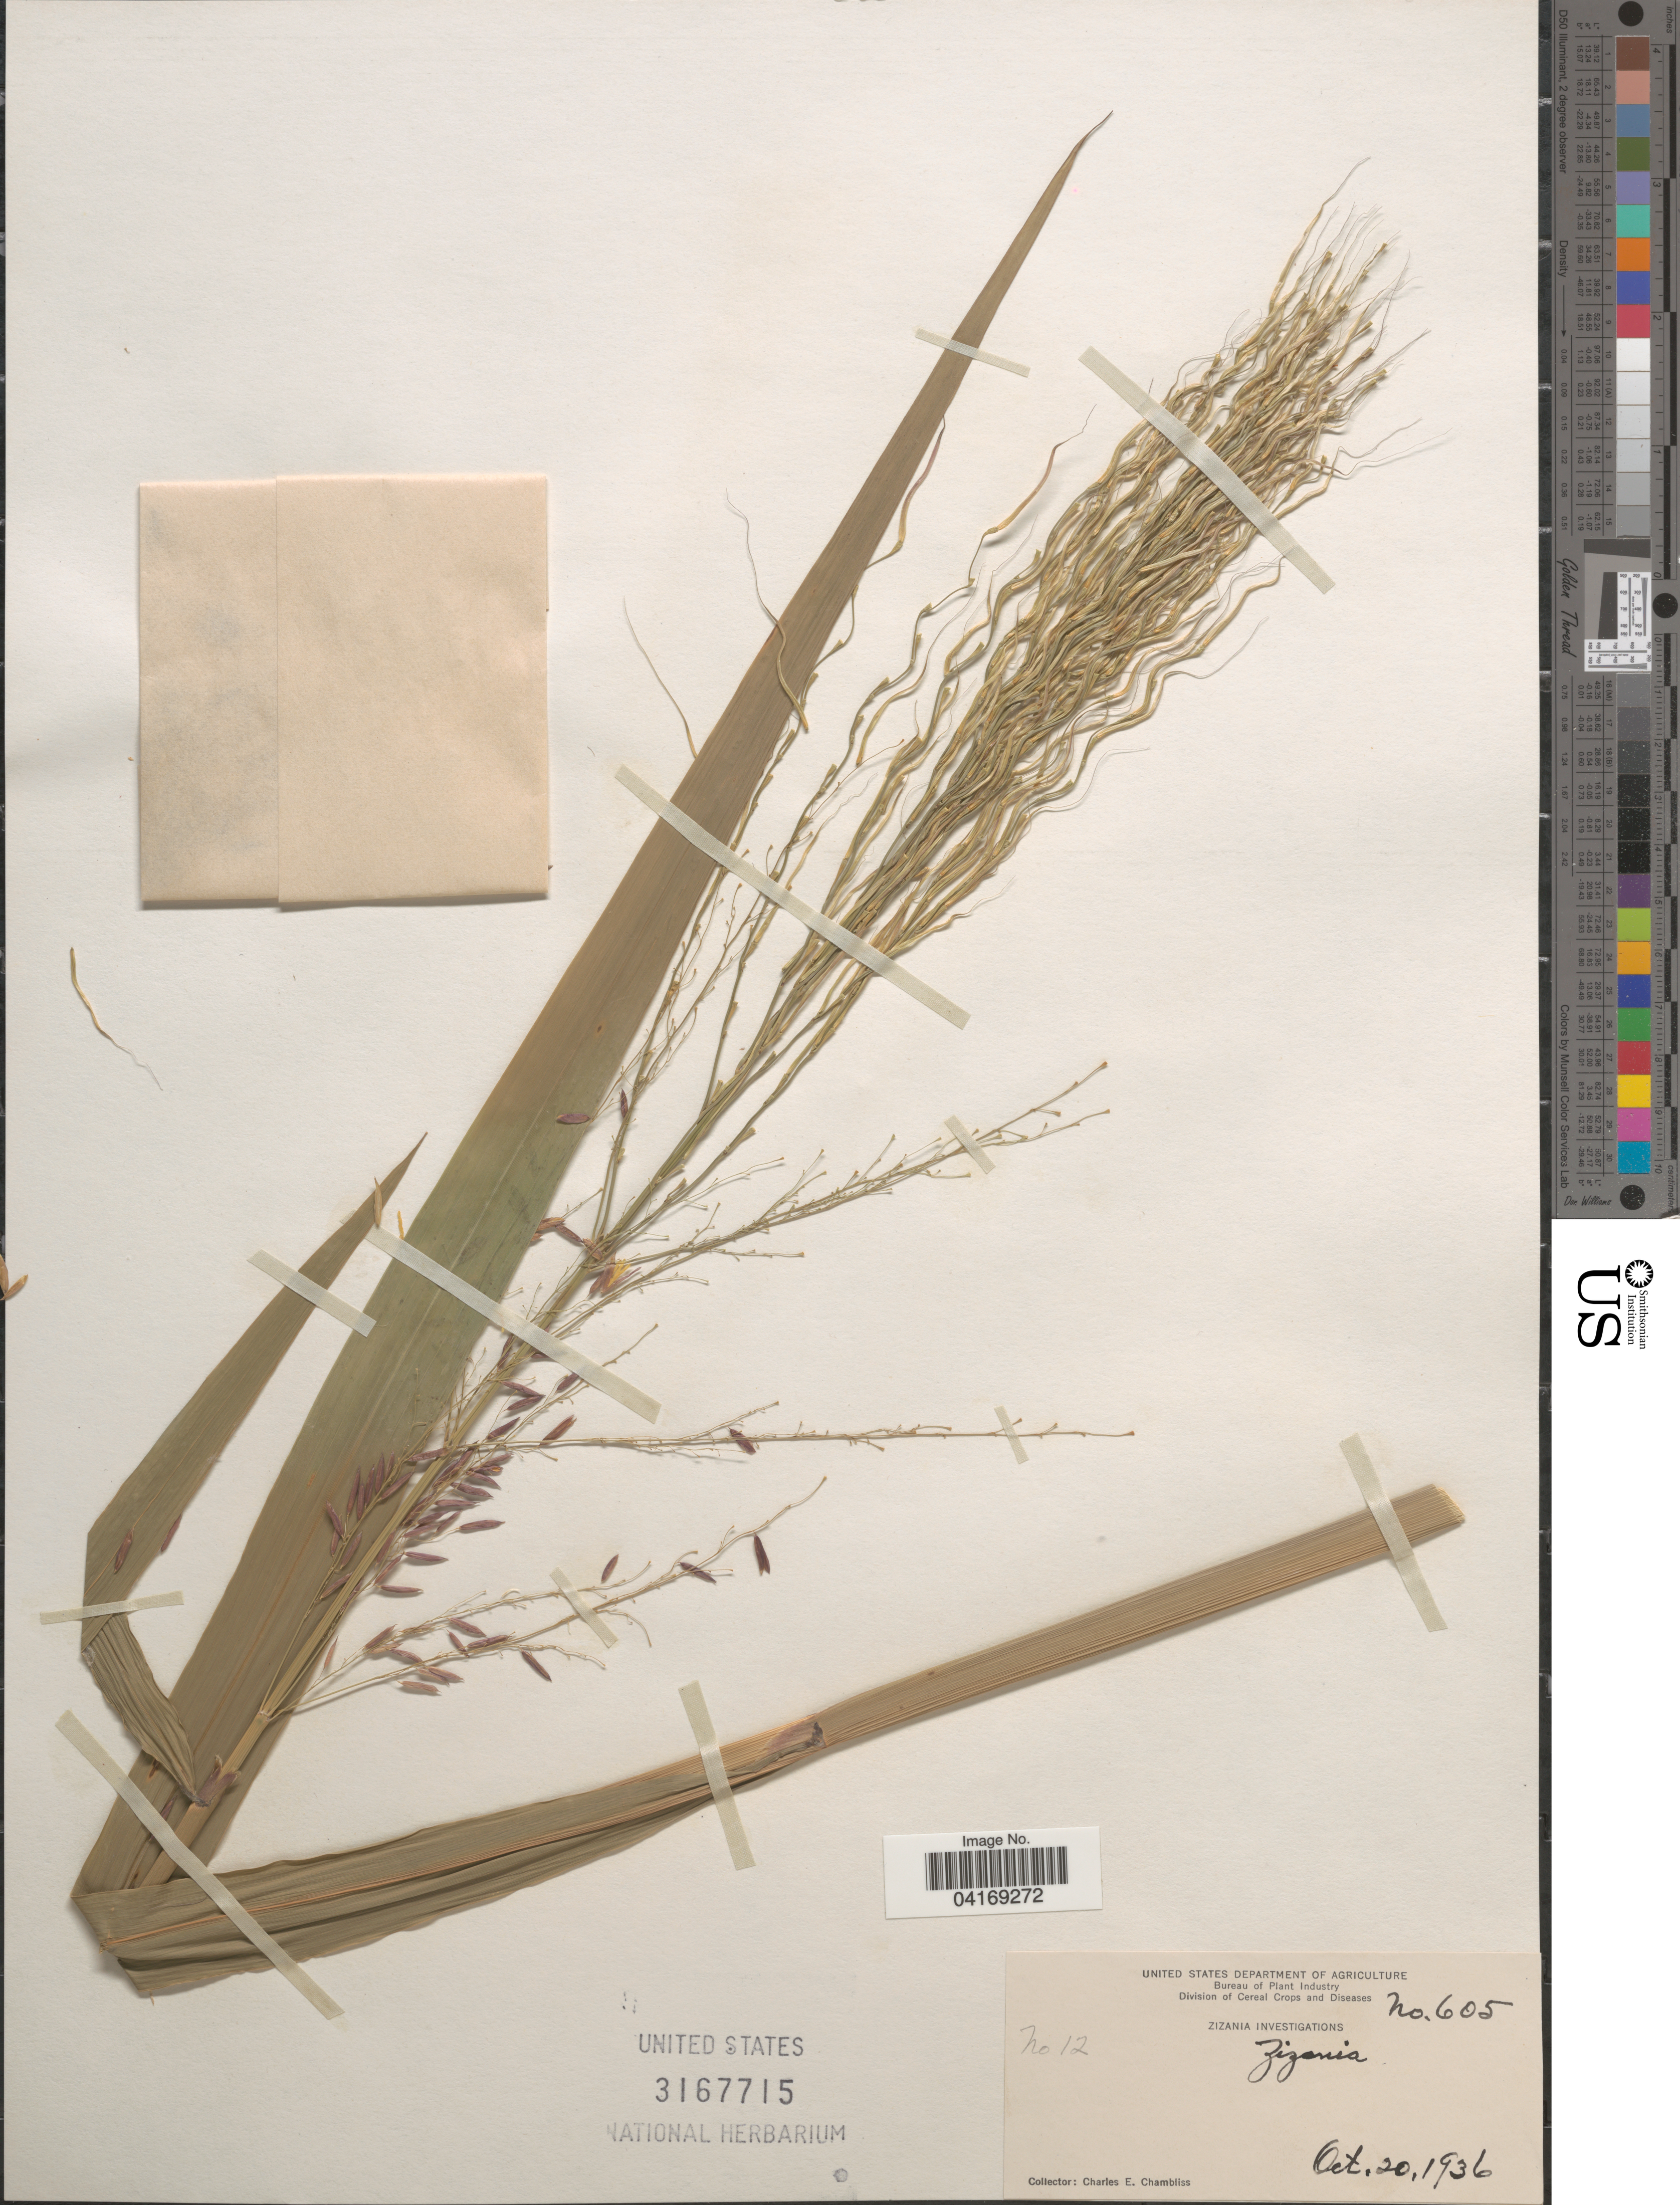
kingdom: Plantae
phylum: Tracheophyta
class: Liliopsida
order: Poales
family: Poaceae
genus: Zizania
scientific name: Zizania sp.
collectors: C. Chambliss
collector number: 605/12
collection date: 1936-10-20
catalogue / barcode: US 3167715